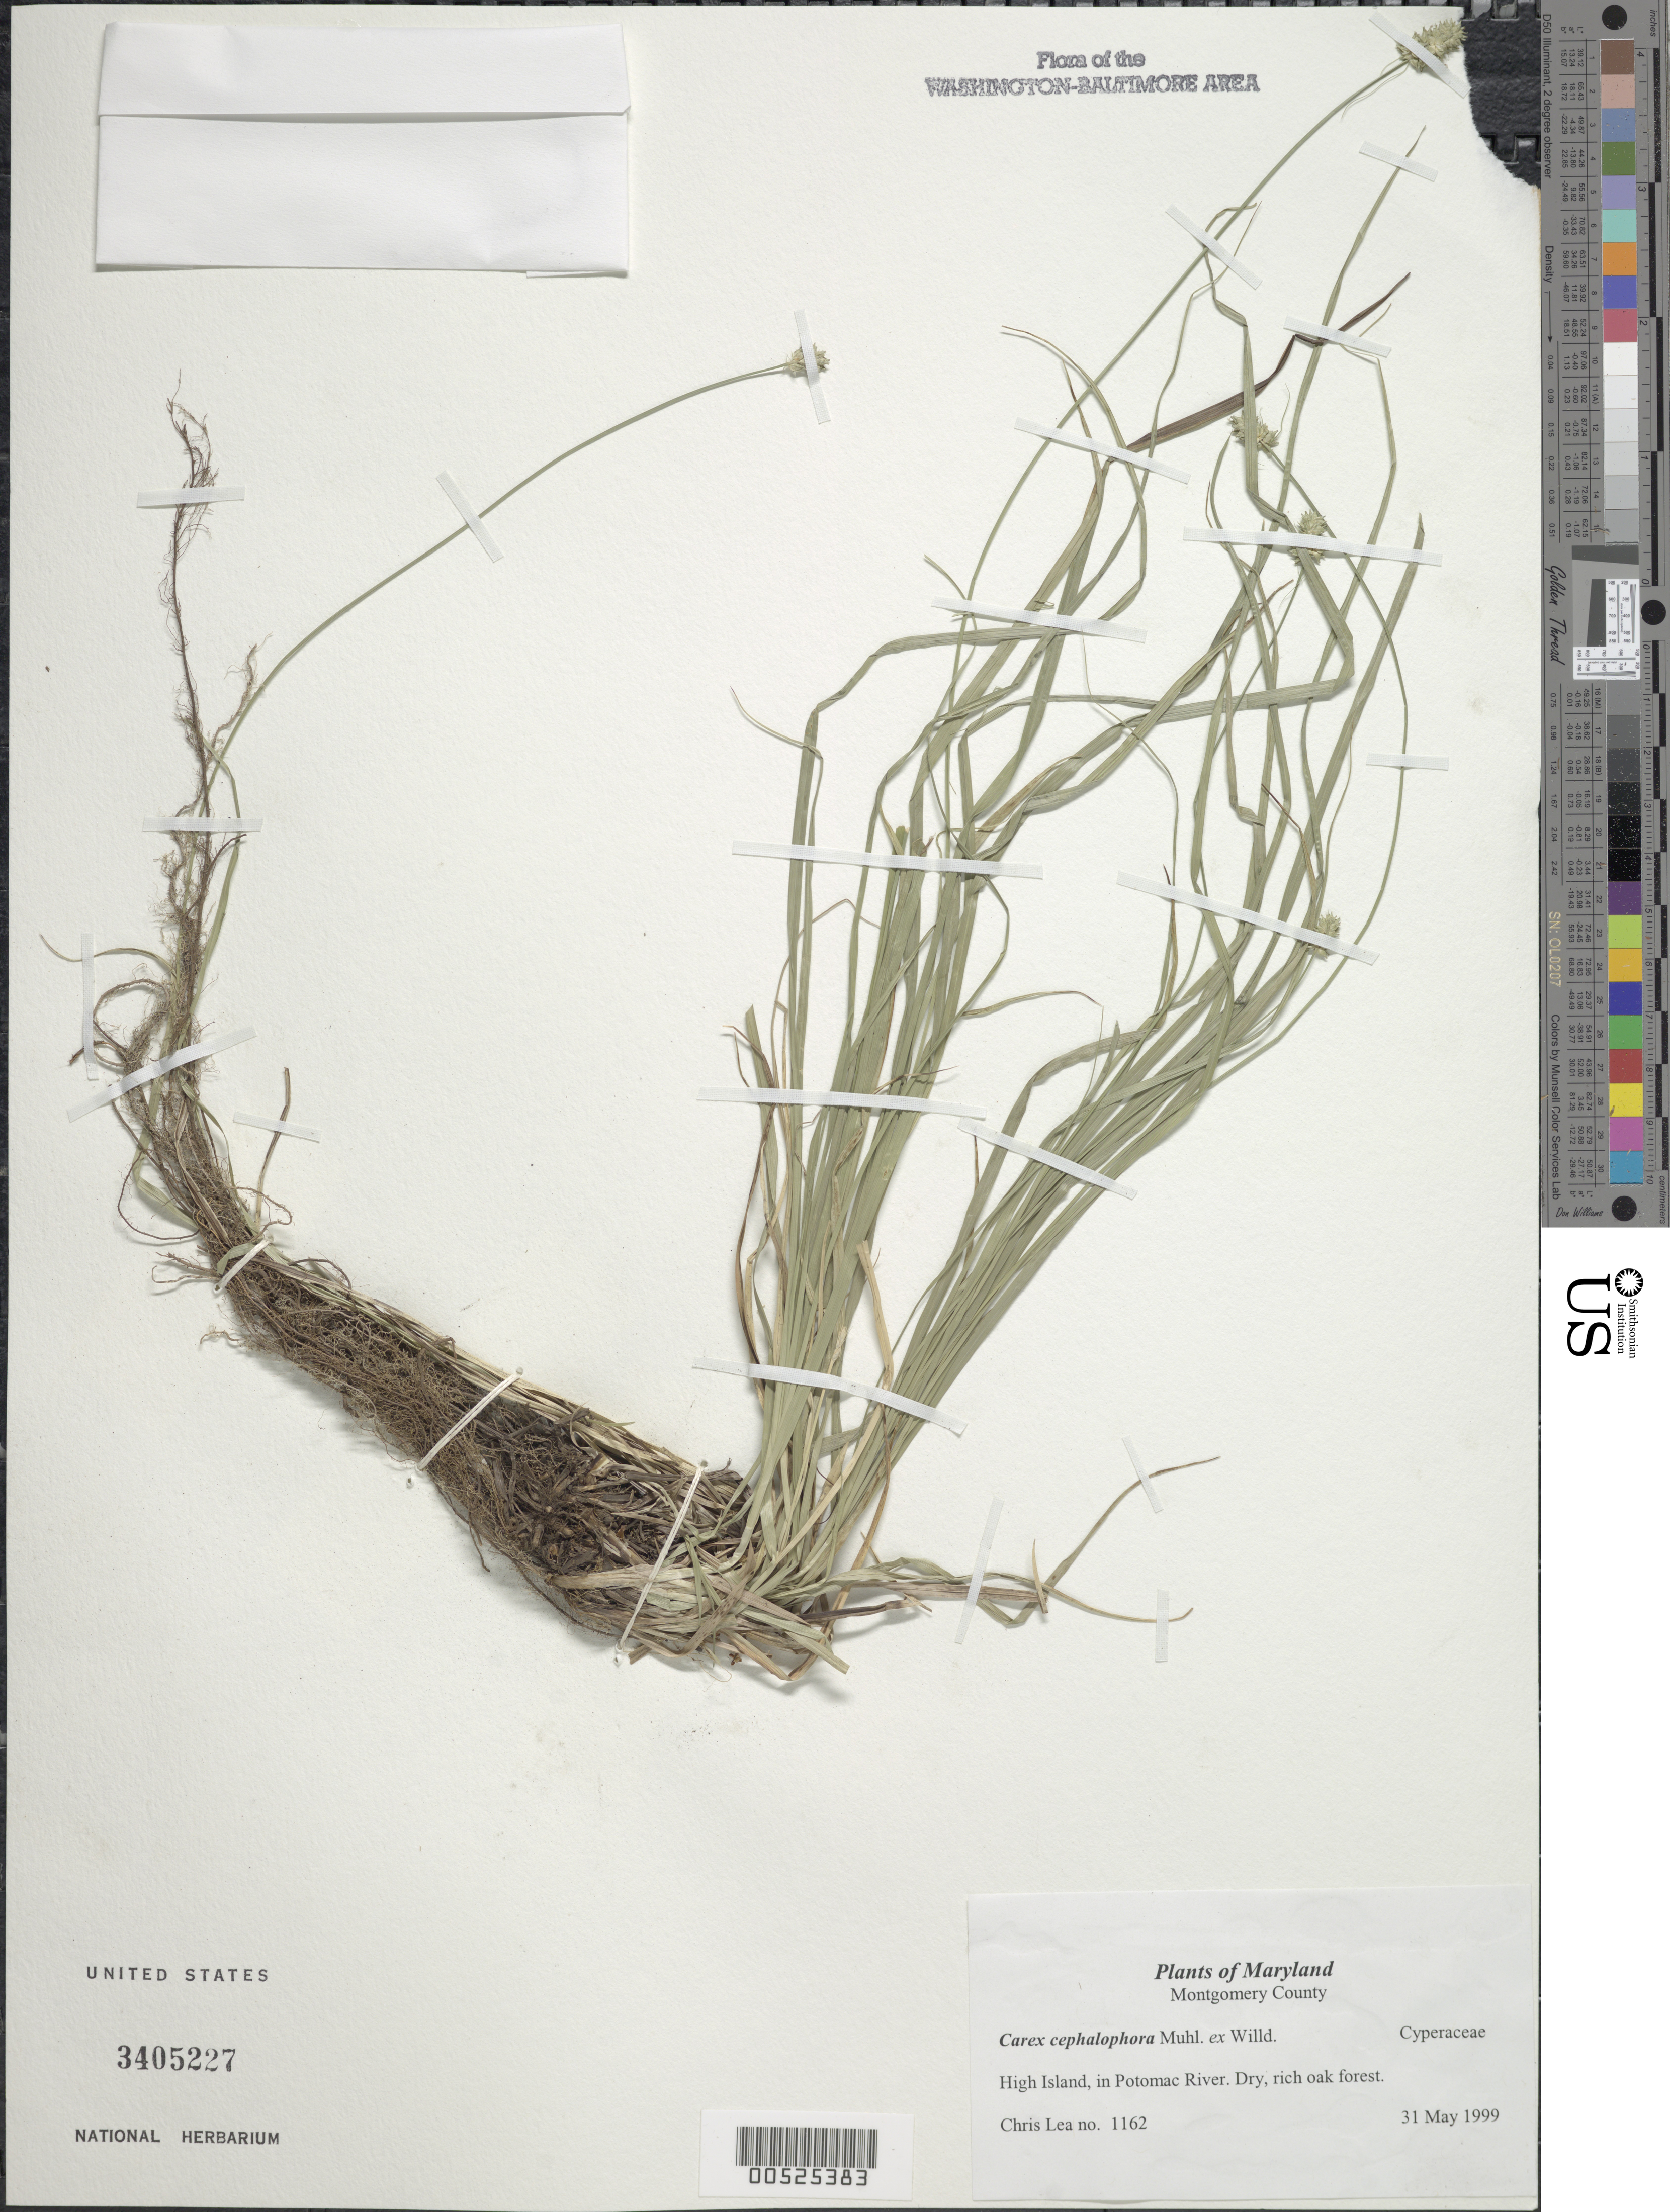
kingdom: Plantae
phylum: Tracheophyta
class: Liliopsida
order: Poales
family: Cyperaceae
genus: Carex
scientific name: Carex cephalophora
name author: Muhl. ex Willd.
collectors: C. Lea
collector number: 1162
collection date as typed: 31 May 1999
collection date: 1999-05-31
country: United States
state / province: Maryland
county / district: Montgomery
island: High Island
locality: High Island, in Potomac River.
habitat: Dry, rich oak forest.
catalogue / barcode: US 3405227